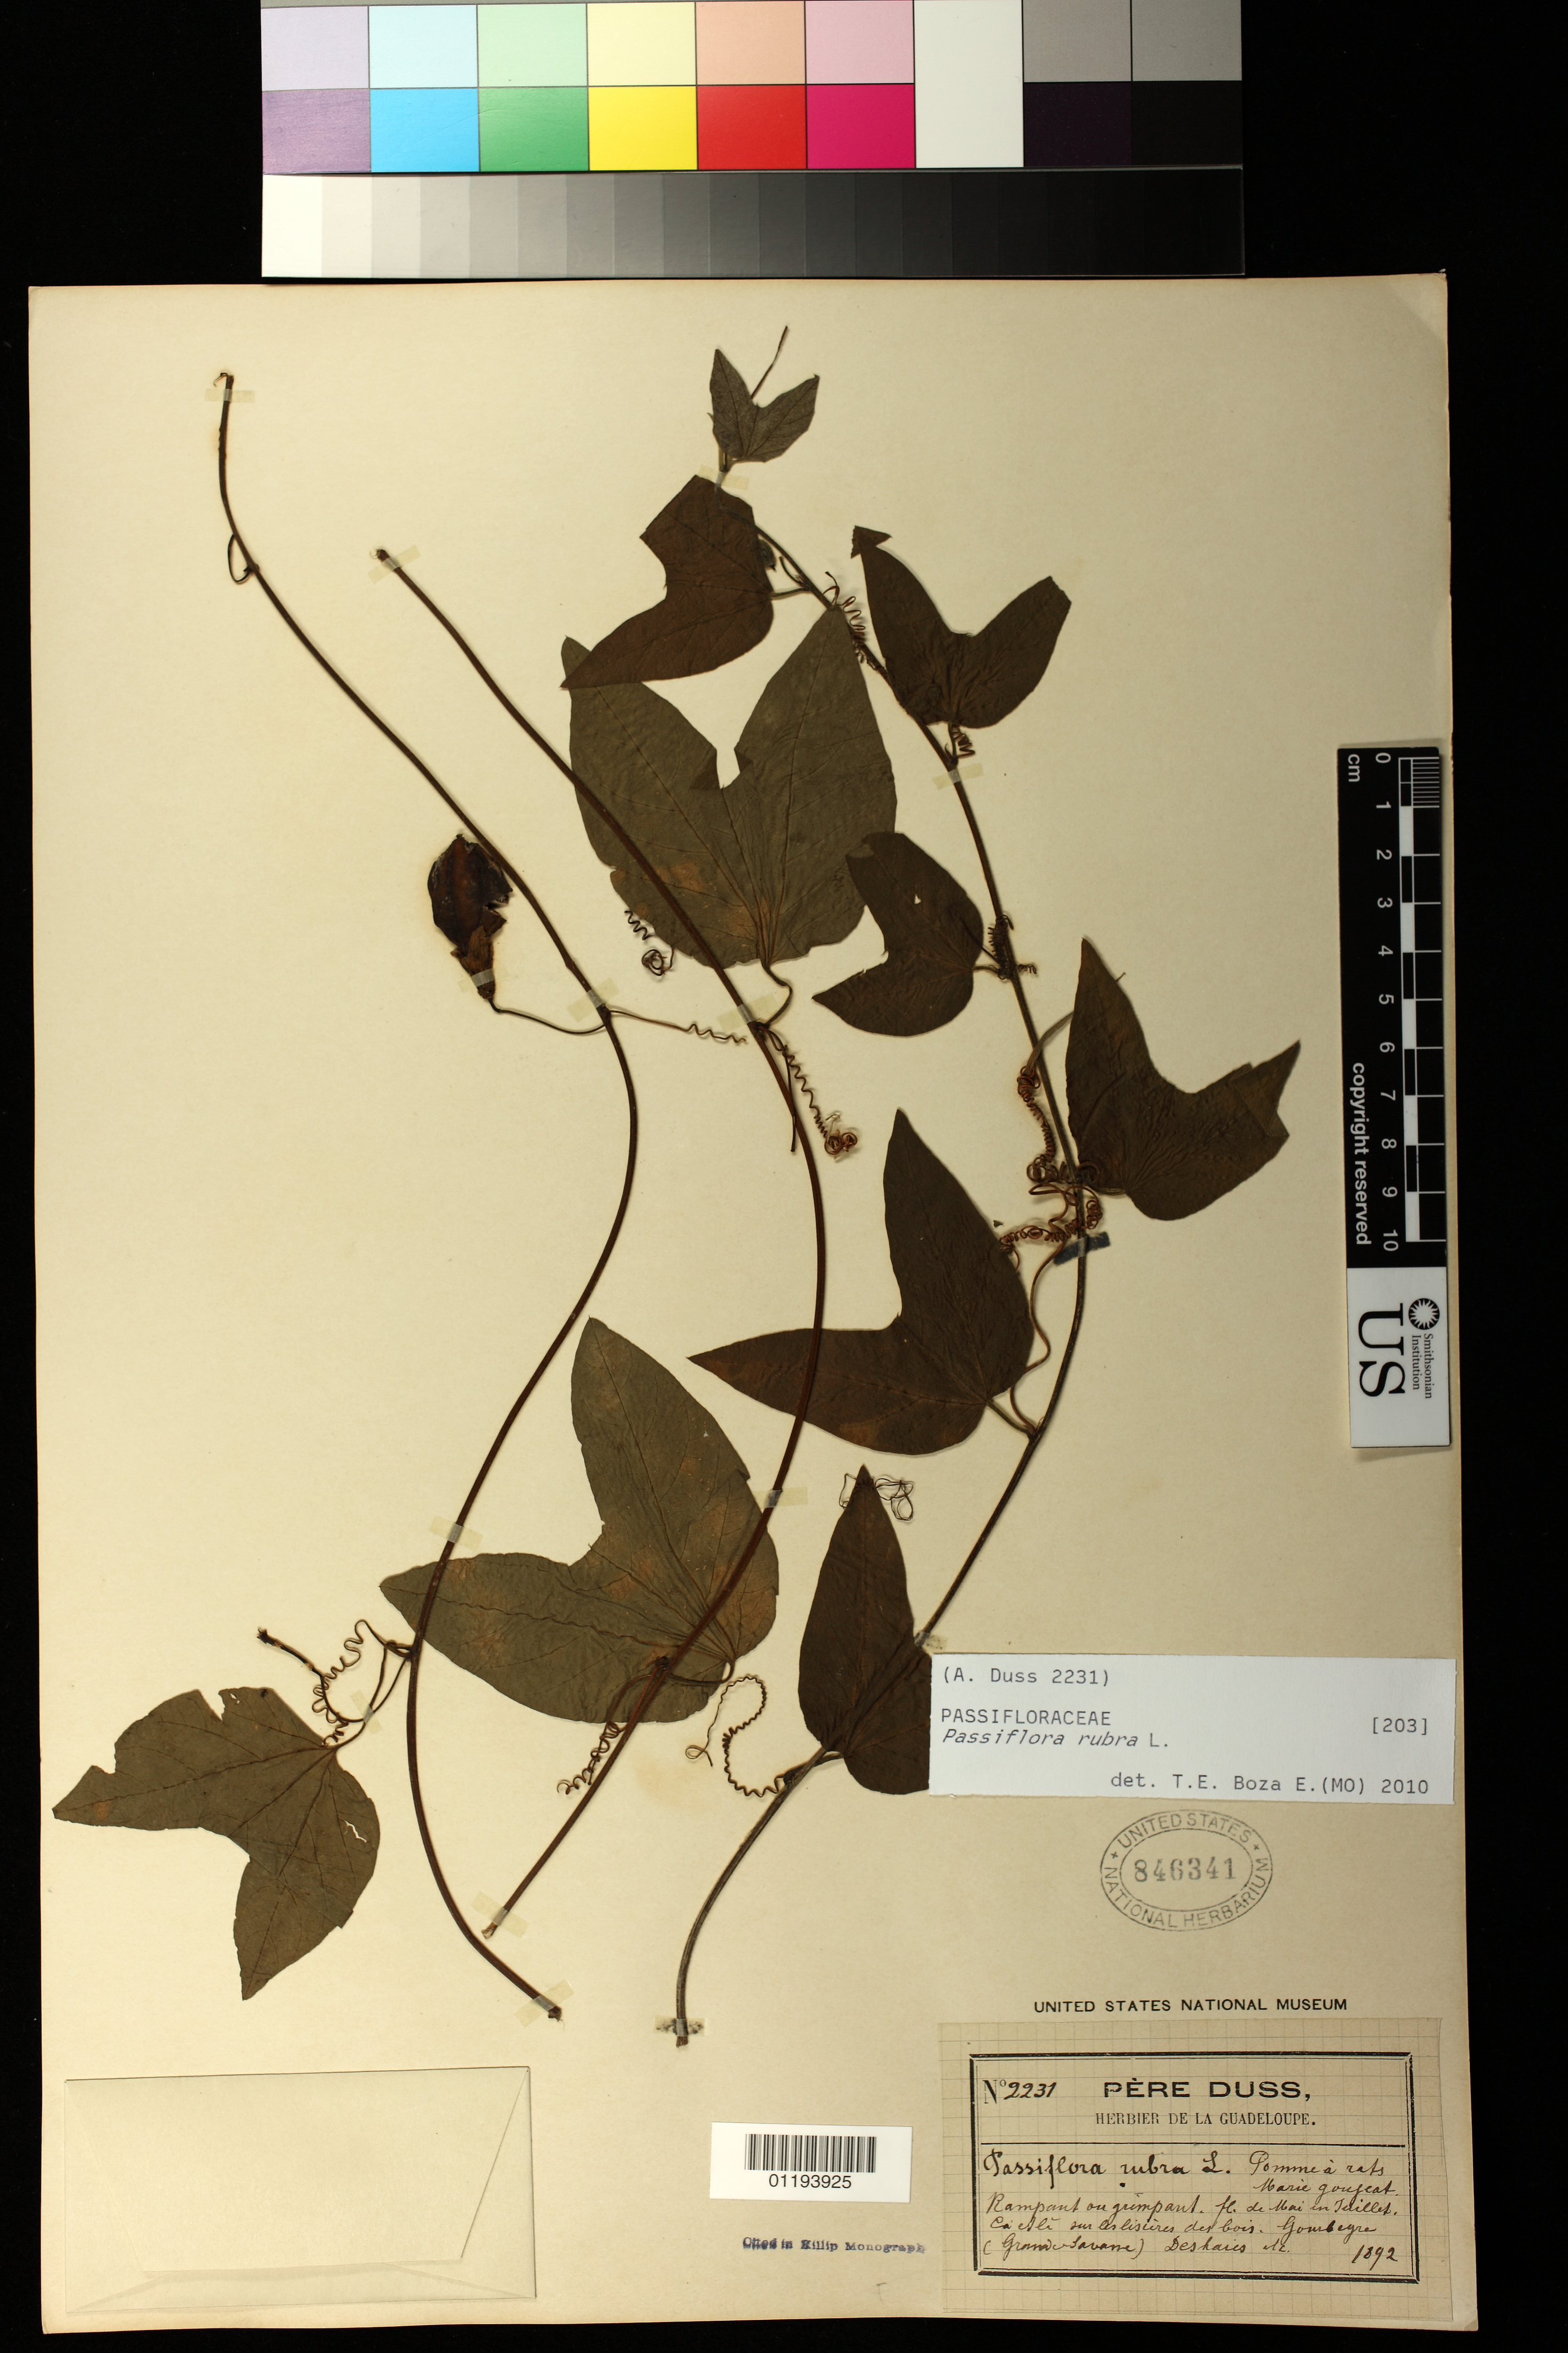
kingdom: Plantae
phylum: Tracheophyta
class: Magnoliopsida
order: Malpighiales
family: Passifloraceae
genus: Passiflora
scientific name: Passiflora rubra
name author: L.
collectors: Père Duss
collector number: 2231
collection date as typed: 1892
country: Guadeloupe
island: Basse Terre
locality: Gourbeyre (Grand ca Savane) Deshaies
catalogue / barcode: US 846341